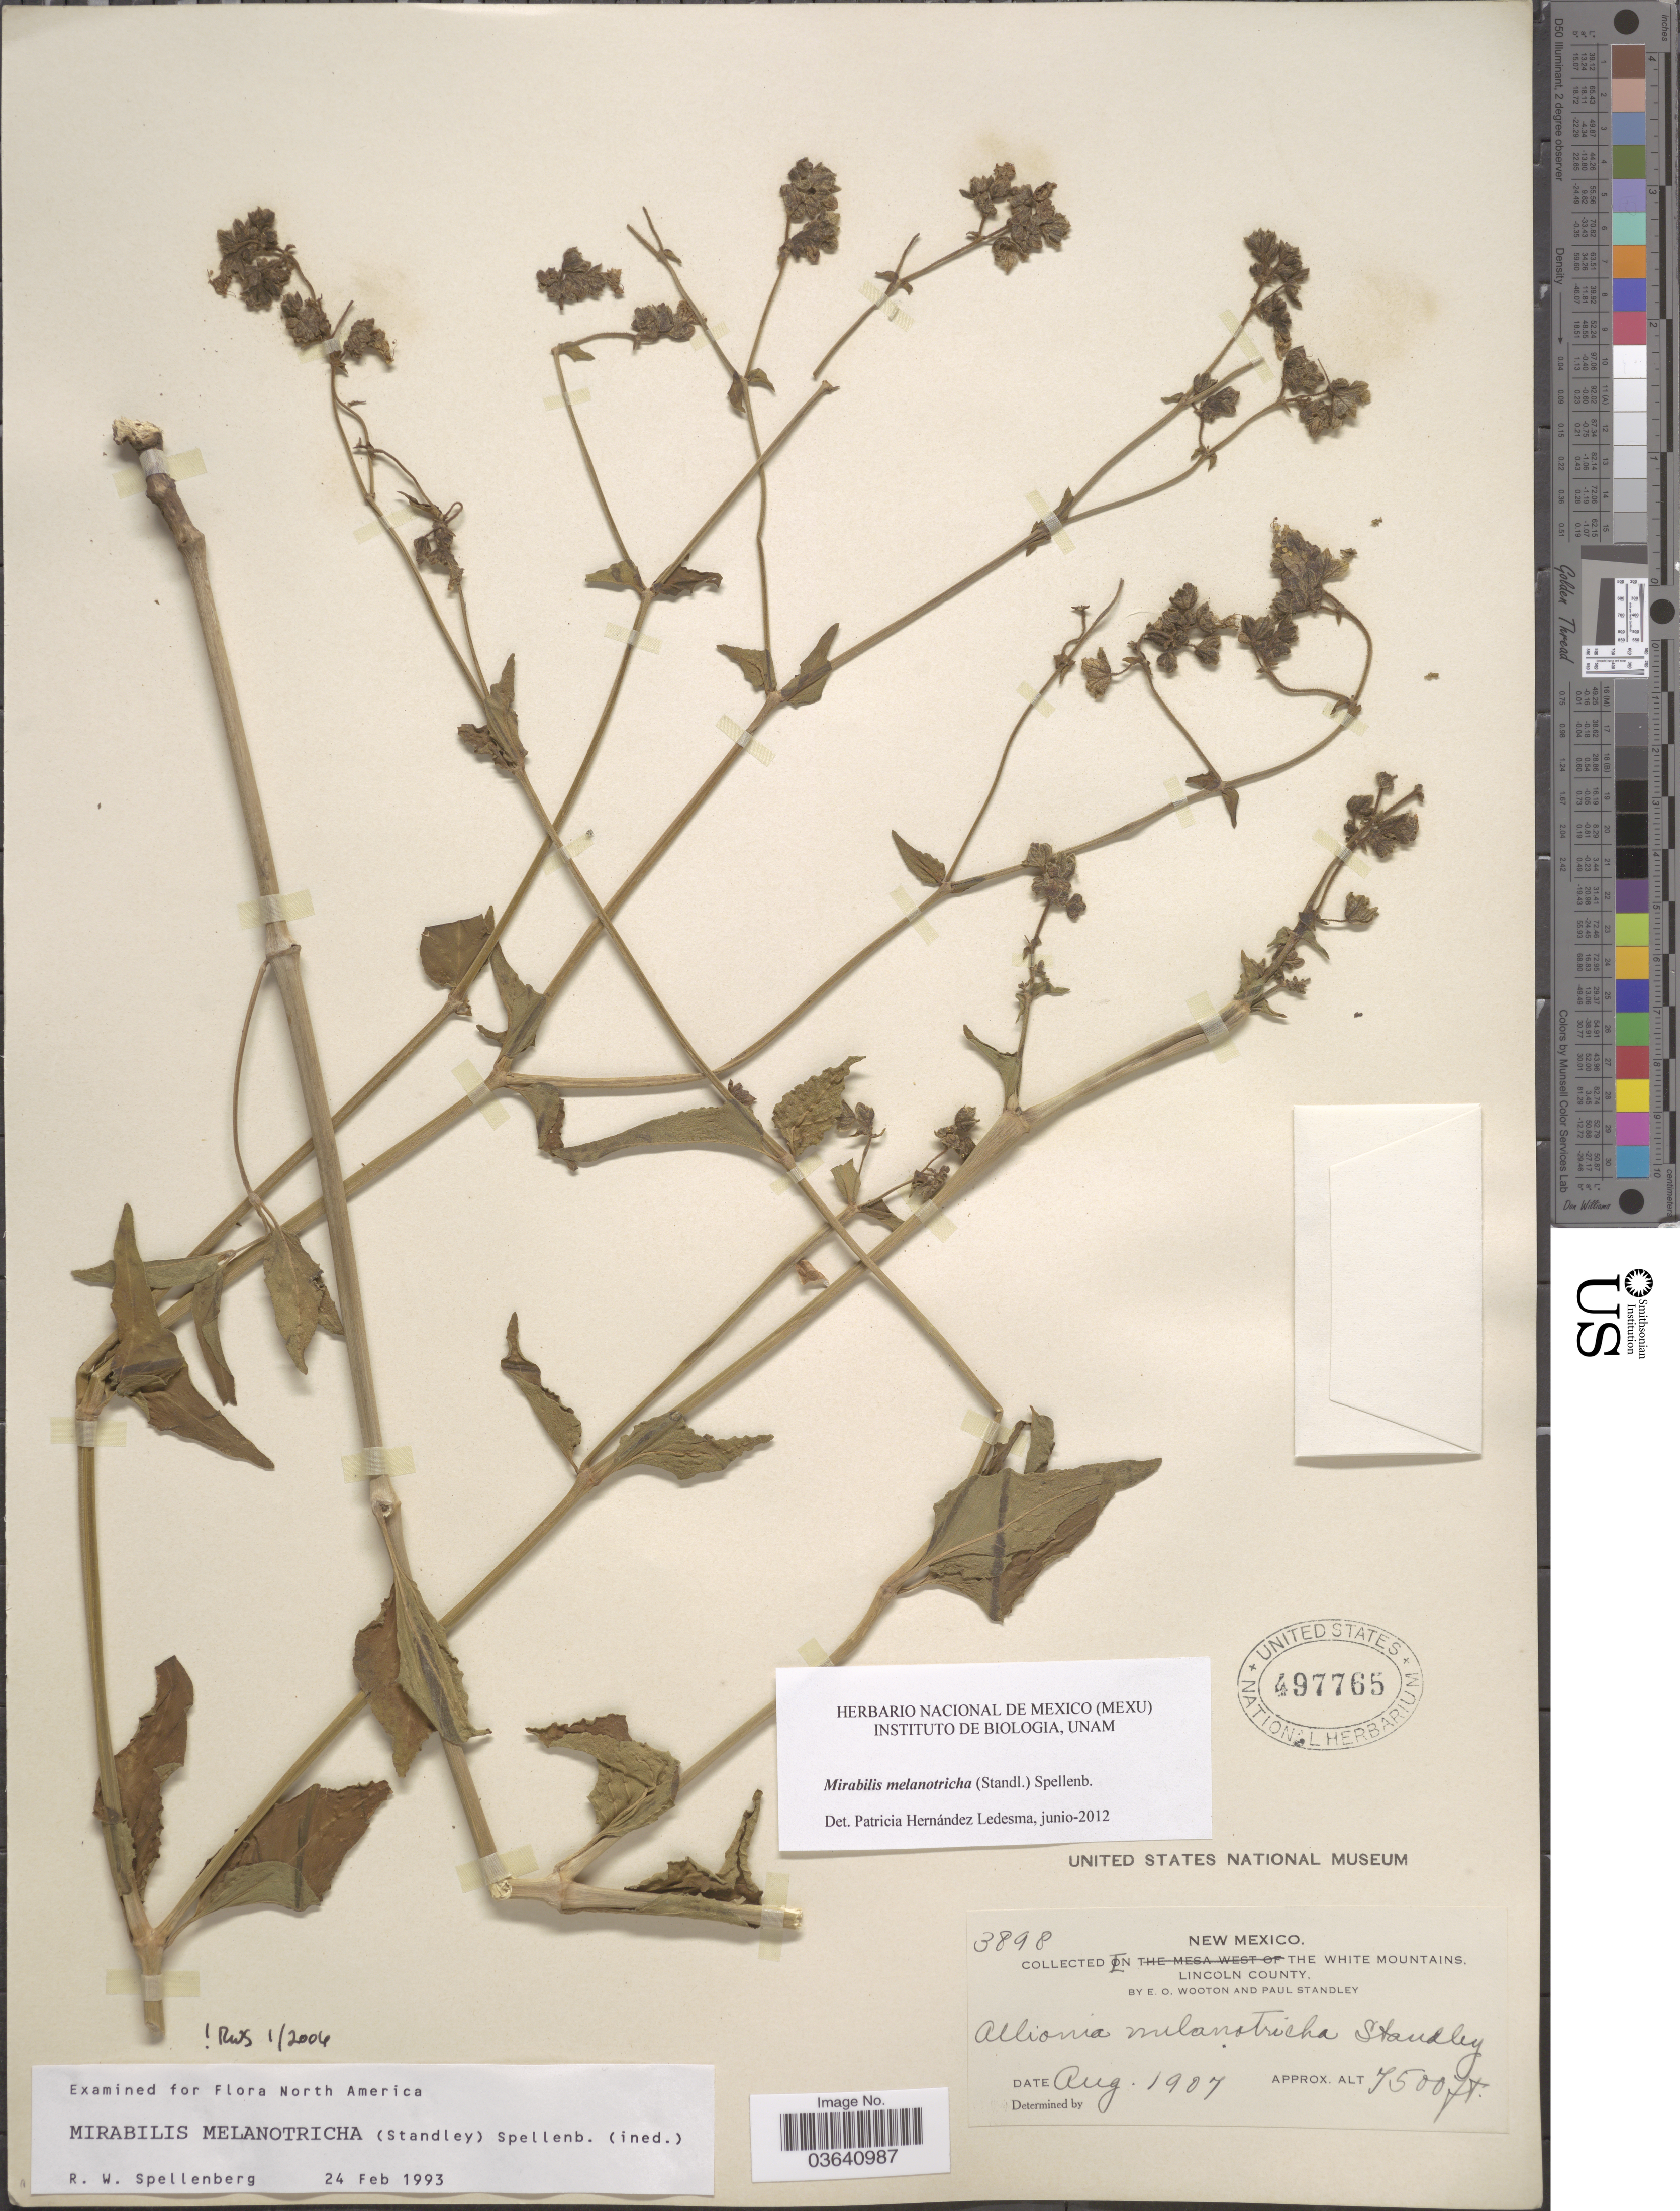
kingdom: Plantae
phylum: Tracheophyta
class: Magnoliopsida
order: Caryophyllales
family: Nyctaginaceae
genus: Mirabilis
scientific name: Mirabilis melanotricha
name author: (Standl.) Spellenb.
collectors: E. O. Wooton & P. C. Standley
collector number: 3898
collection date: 1907-08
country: United States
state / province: New Mexico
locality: In the White Mountains, Lincoln County.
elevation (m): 2286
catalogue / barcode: US 497765